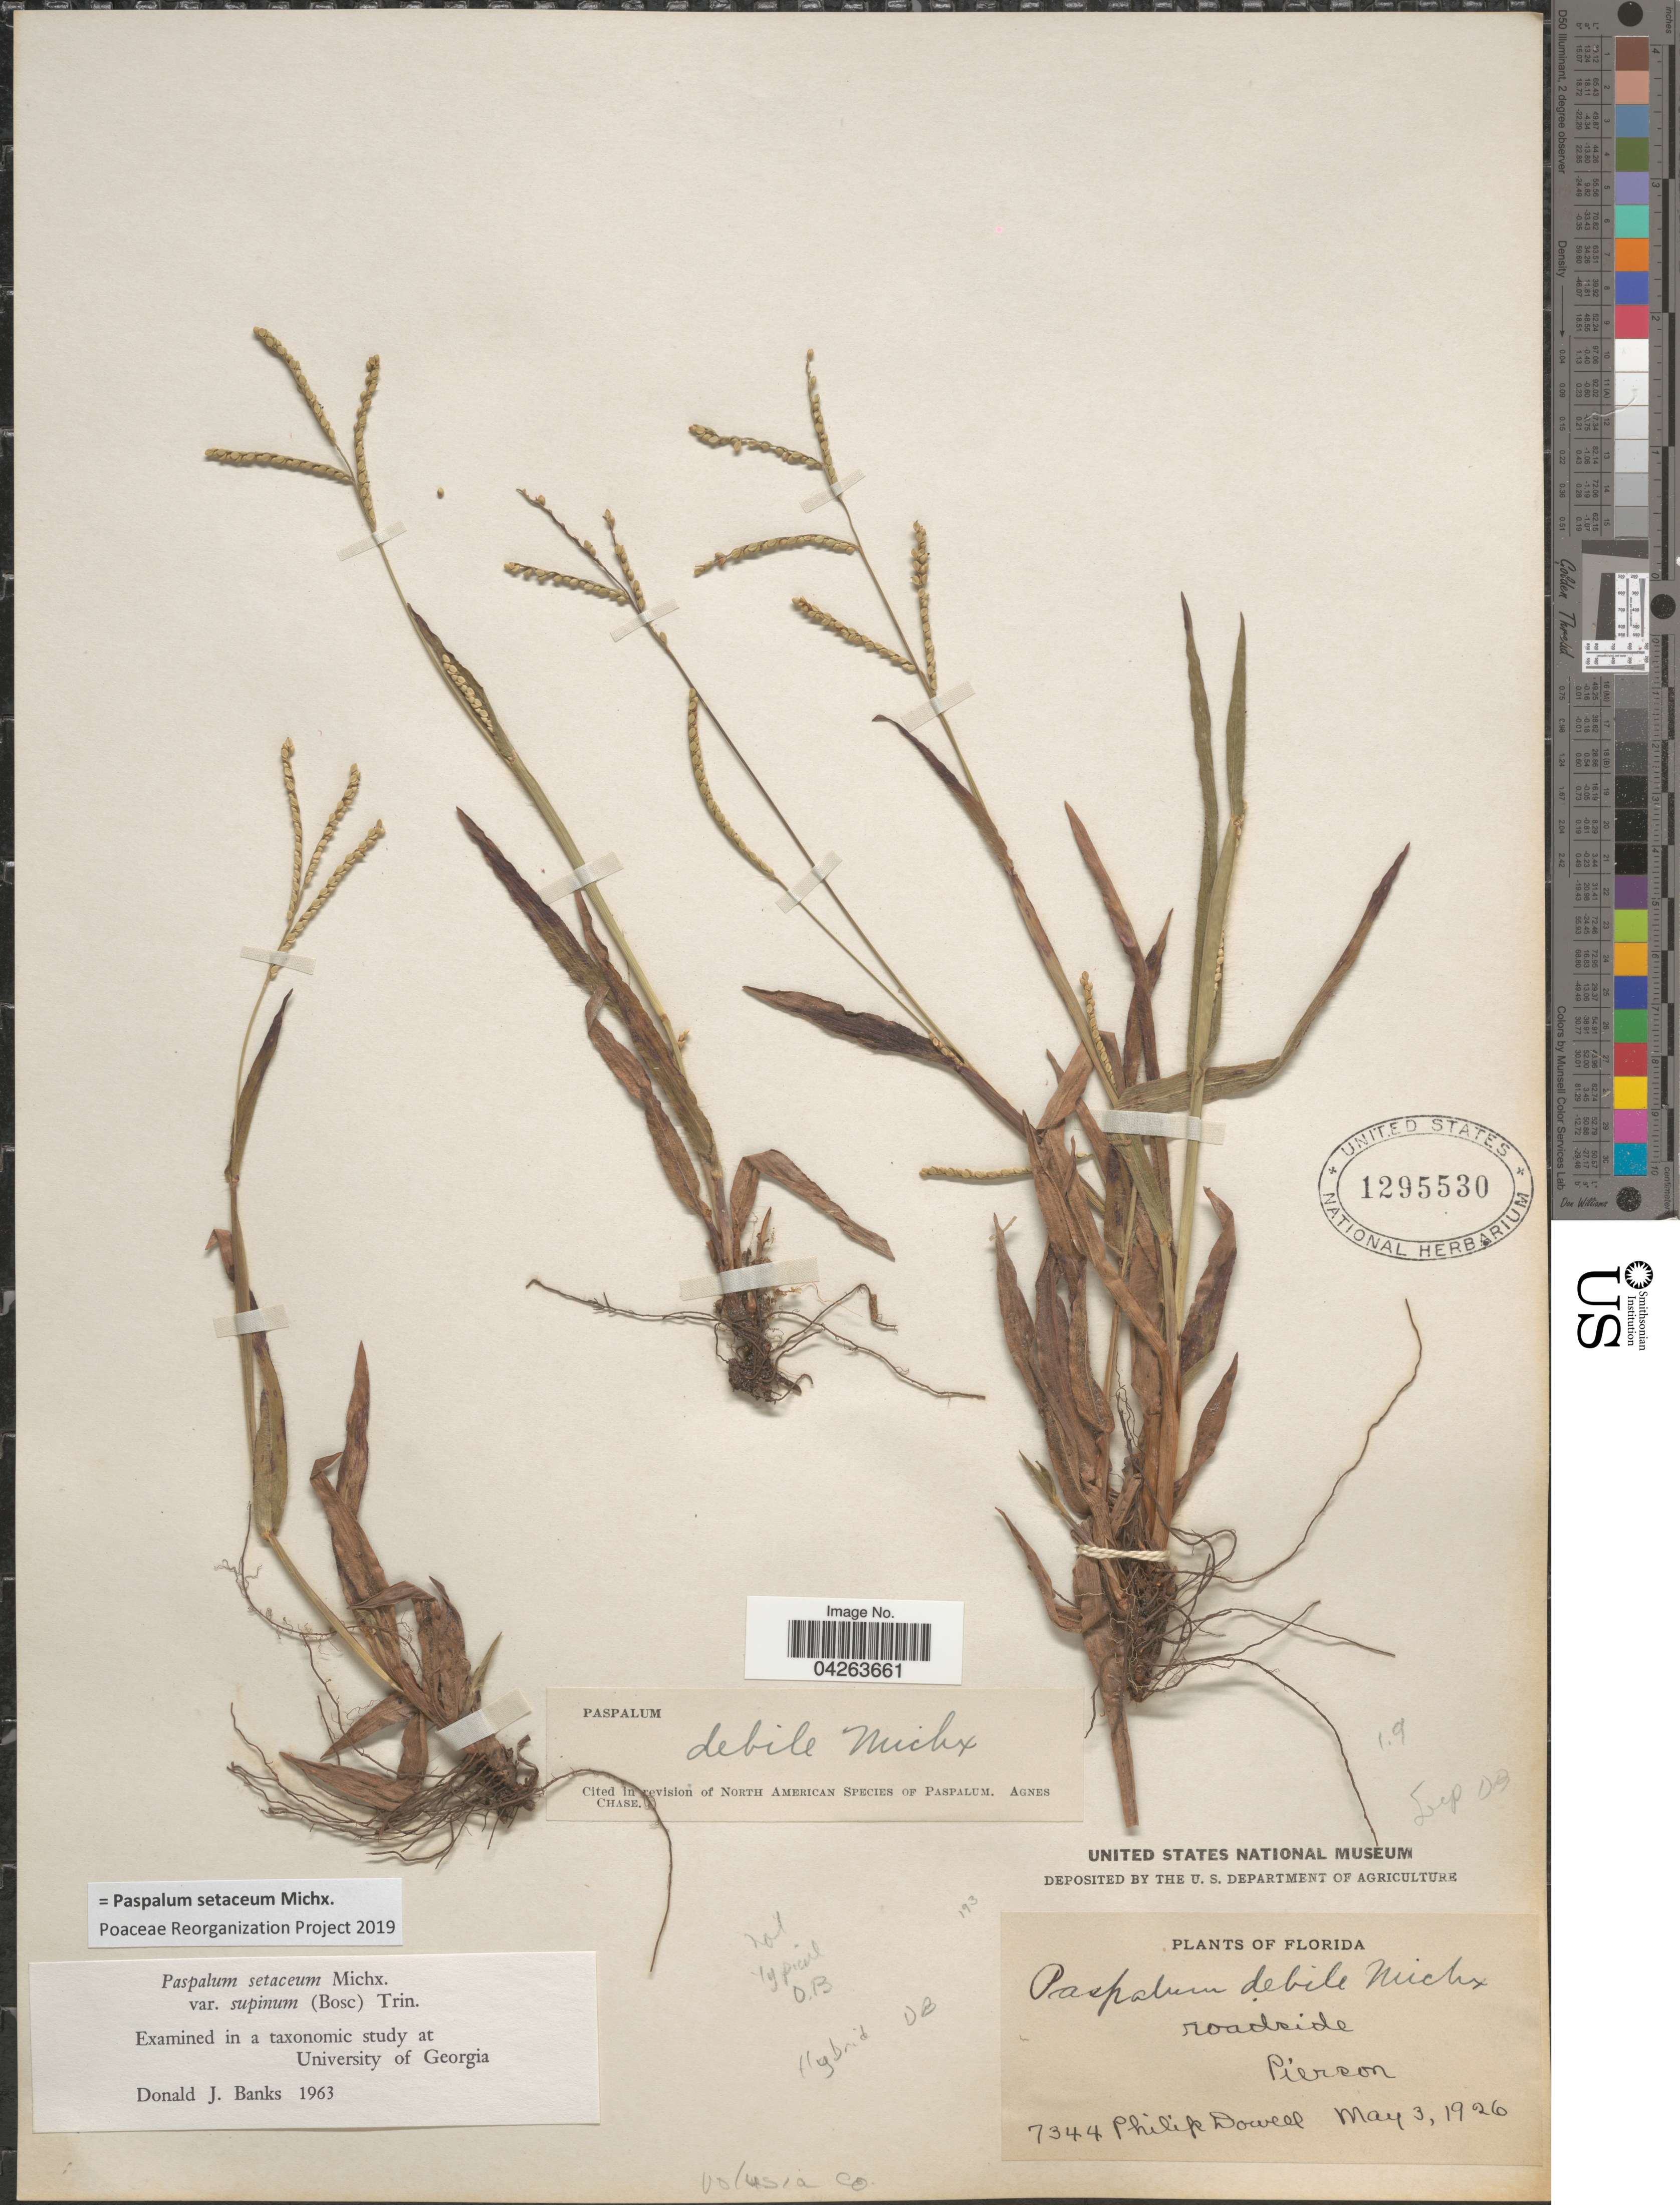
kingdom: Plantae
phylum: Tracheophyta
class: Liliopsida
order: Poales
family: Poaceae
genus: Paspalum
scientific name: Paspalum setaceum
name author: Michx.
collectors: P. Dowell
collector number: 7344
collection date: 1926-05-03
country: United States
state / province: Florida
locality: Roadside. Pierson. Volusia Co.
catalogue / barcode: US 1295530